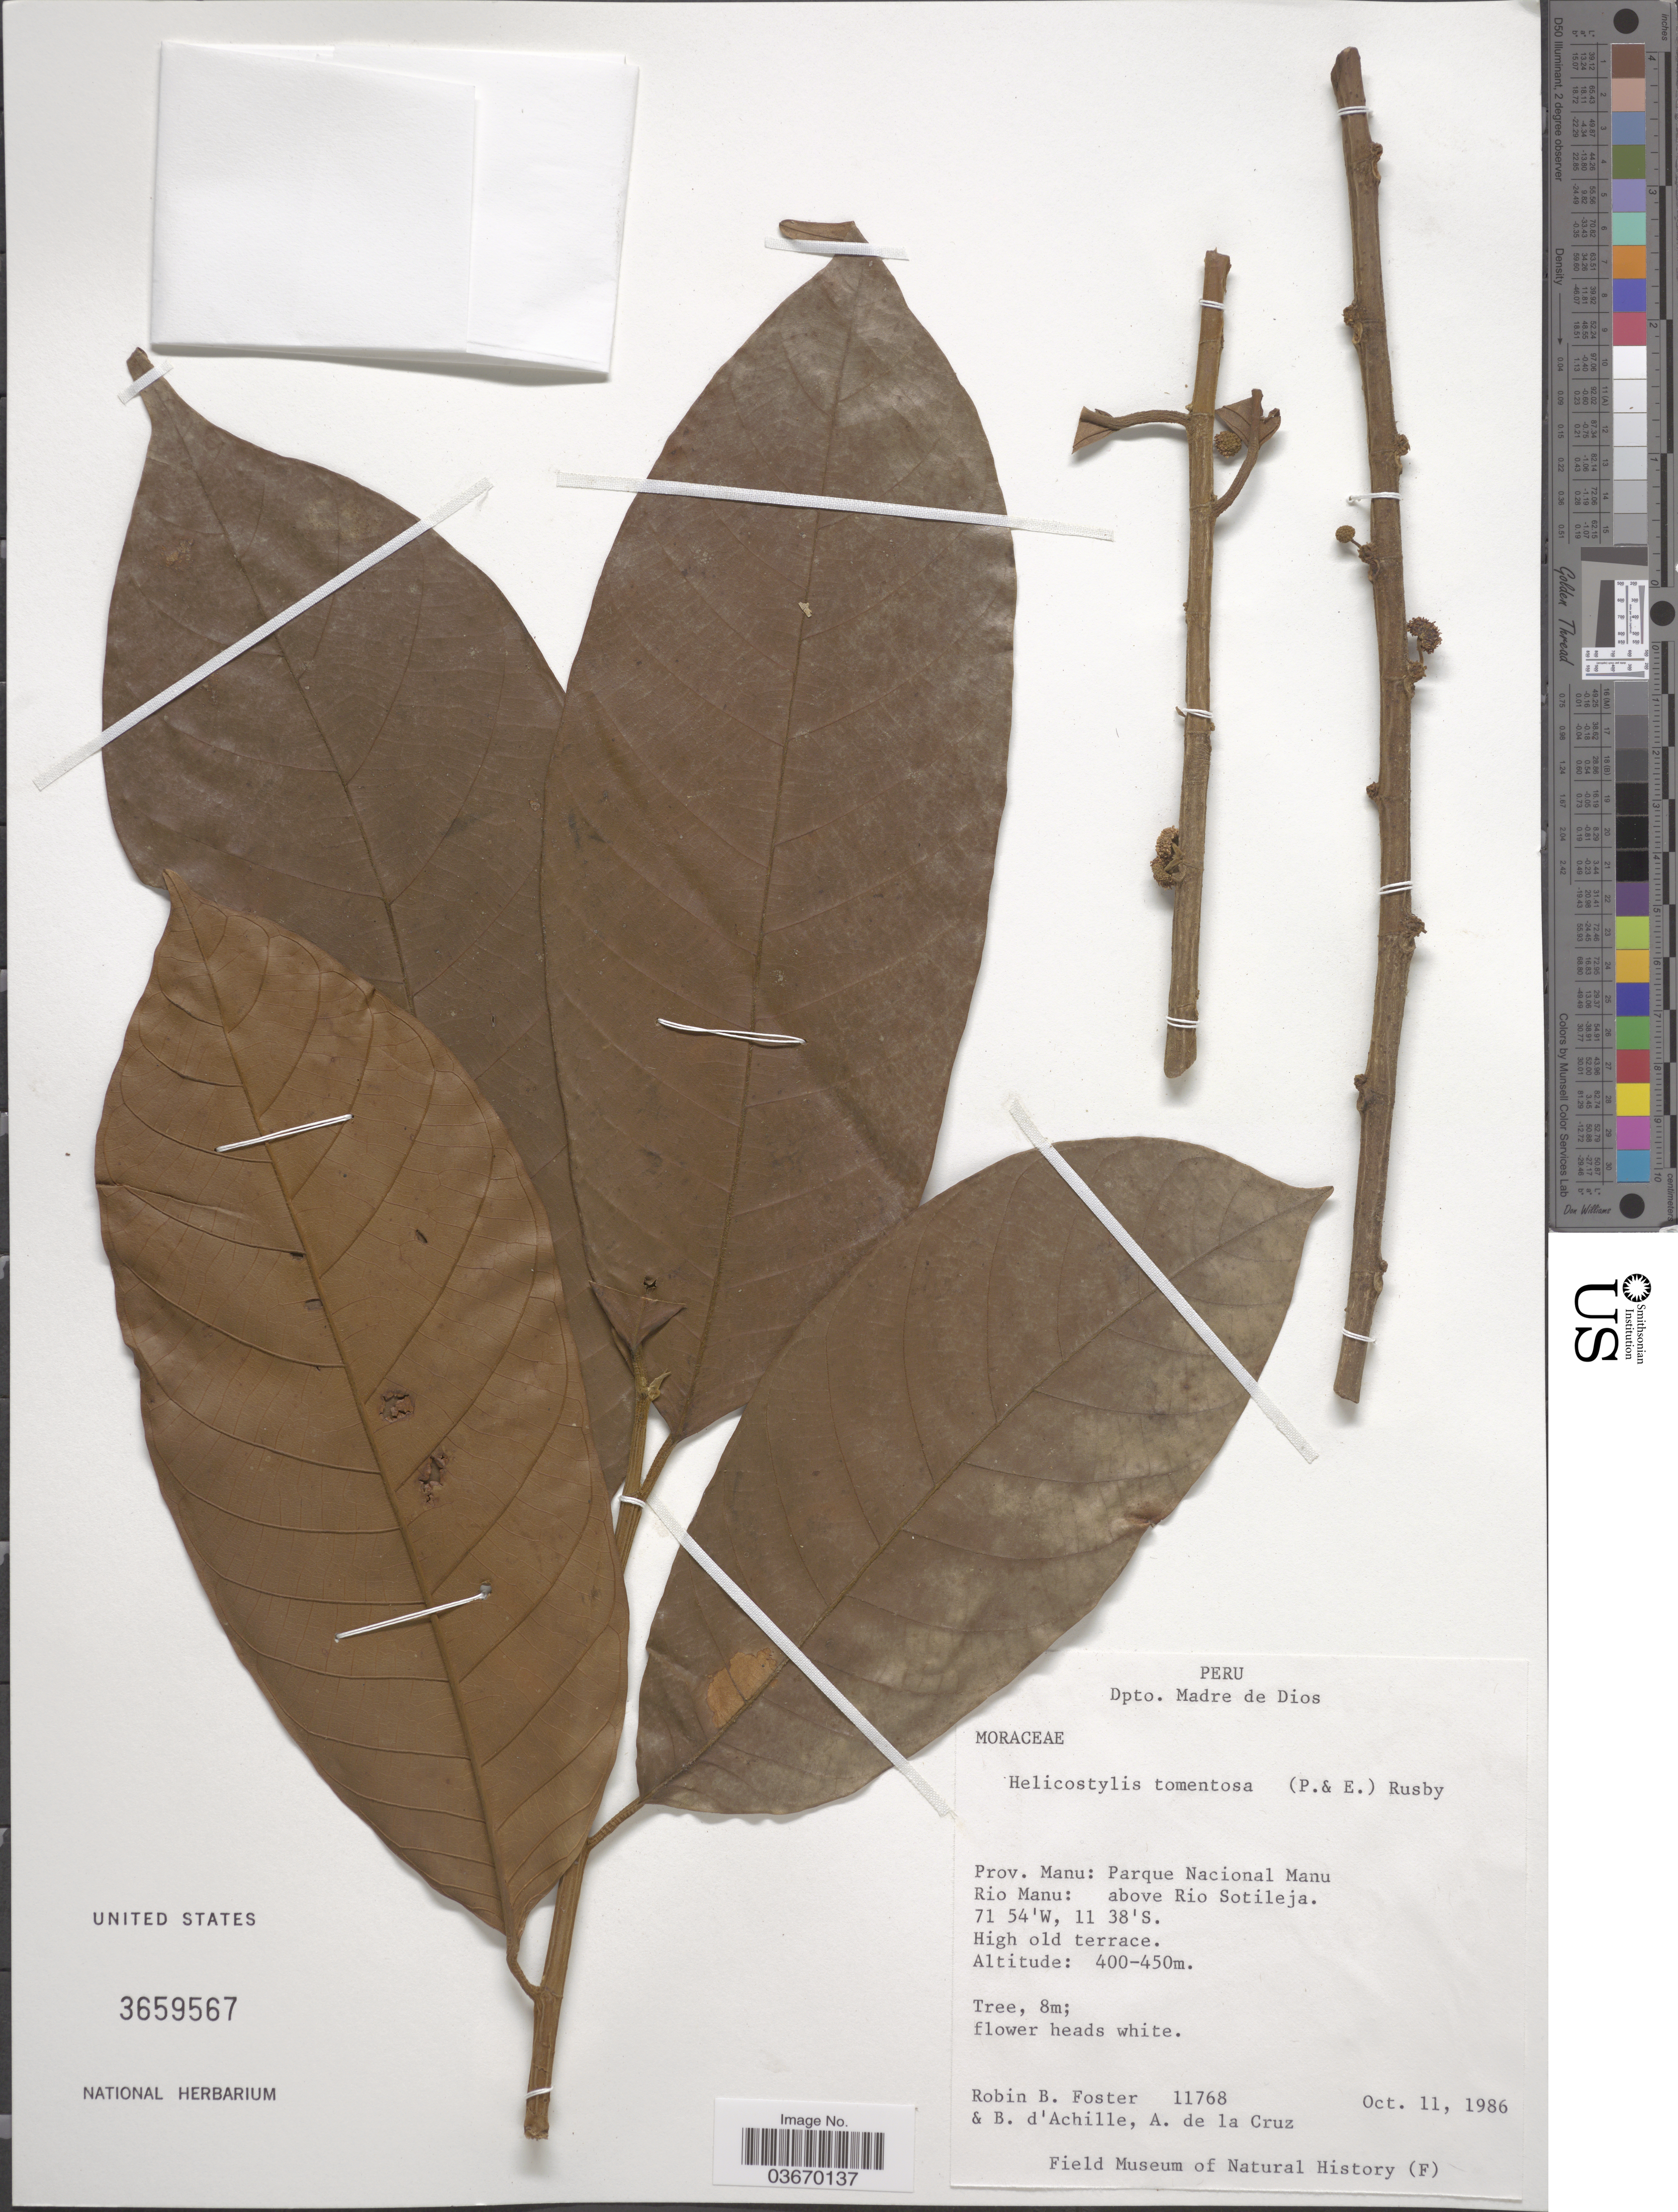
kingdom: Plantae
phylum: Tracheophyta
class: Magnoliopsida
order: Rosales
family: Moraceae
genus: Helicostylis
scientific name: Helicostylis tomentosa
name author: (Poepp. & Endl.) Rusby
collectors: R. B. Foster, B. d'Achille & A. De la Cruz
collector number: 11768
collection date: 1986-10-11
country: Peru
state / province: Madre de Dios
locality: Dpto. Madre de Dios. Prov. Manu: Parque Nacional Manu. Rio Manu: above Rio Sotileja.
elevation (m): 400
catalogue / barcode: US 3659567